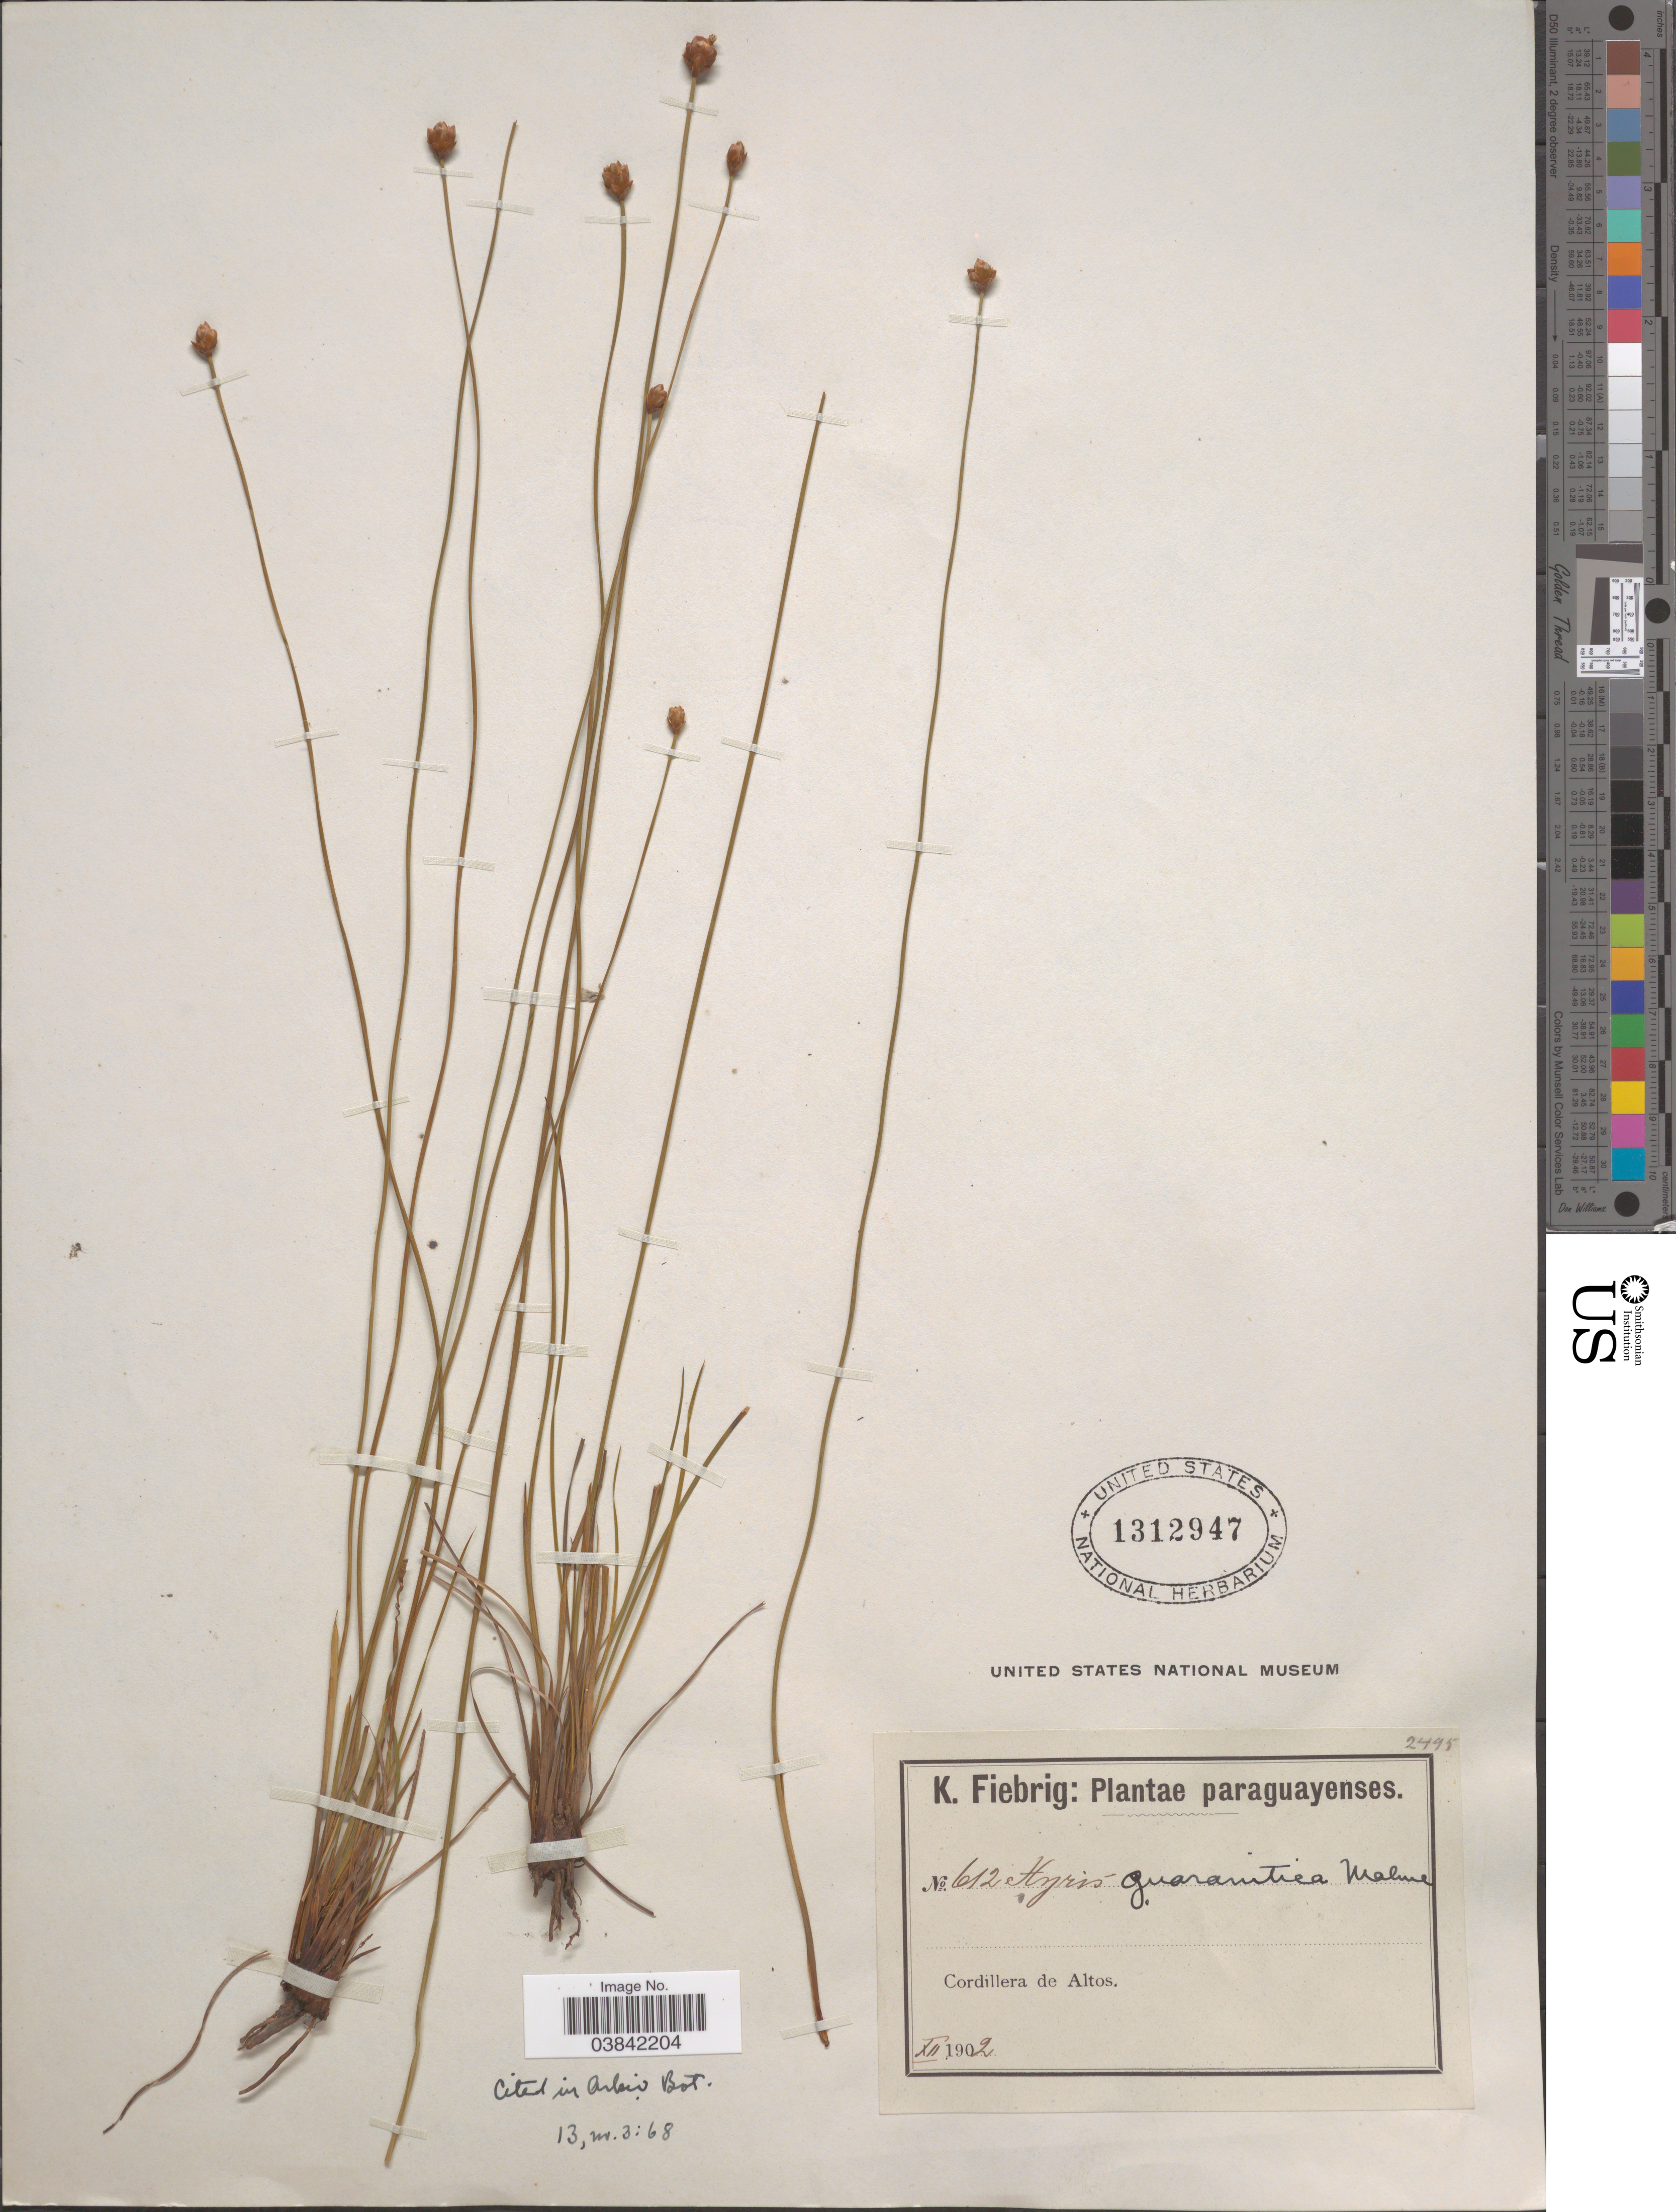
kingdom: Plantae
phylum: Tracheophyta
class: Liliopsida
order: Poales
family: Xyridaceae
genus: Xyris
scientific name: Xyris guaranitica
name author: Malme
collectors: K. Fiebrig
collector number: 612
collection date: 1902-12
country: Paraguay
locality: Cordillera de Altos.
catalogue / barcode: US 1312947